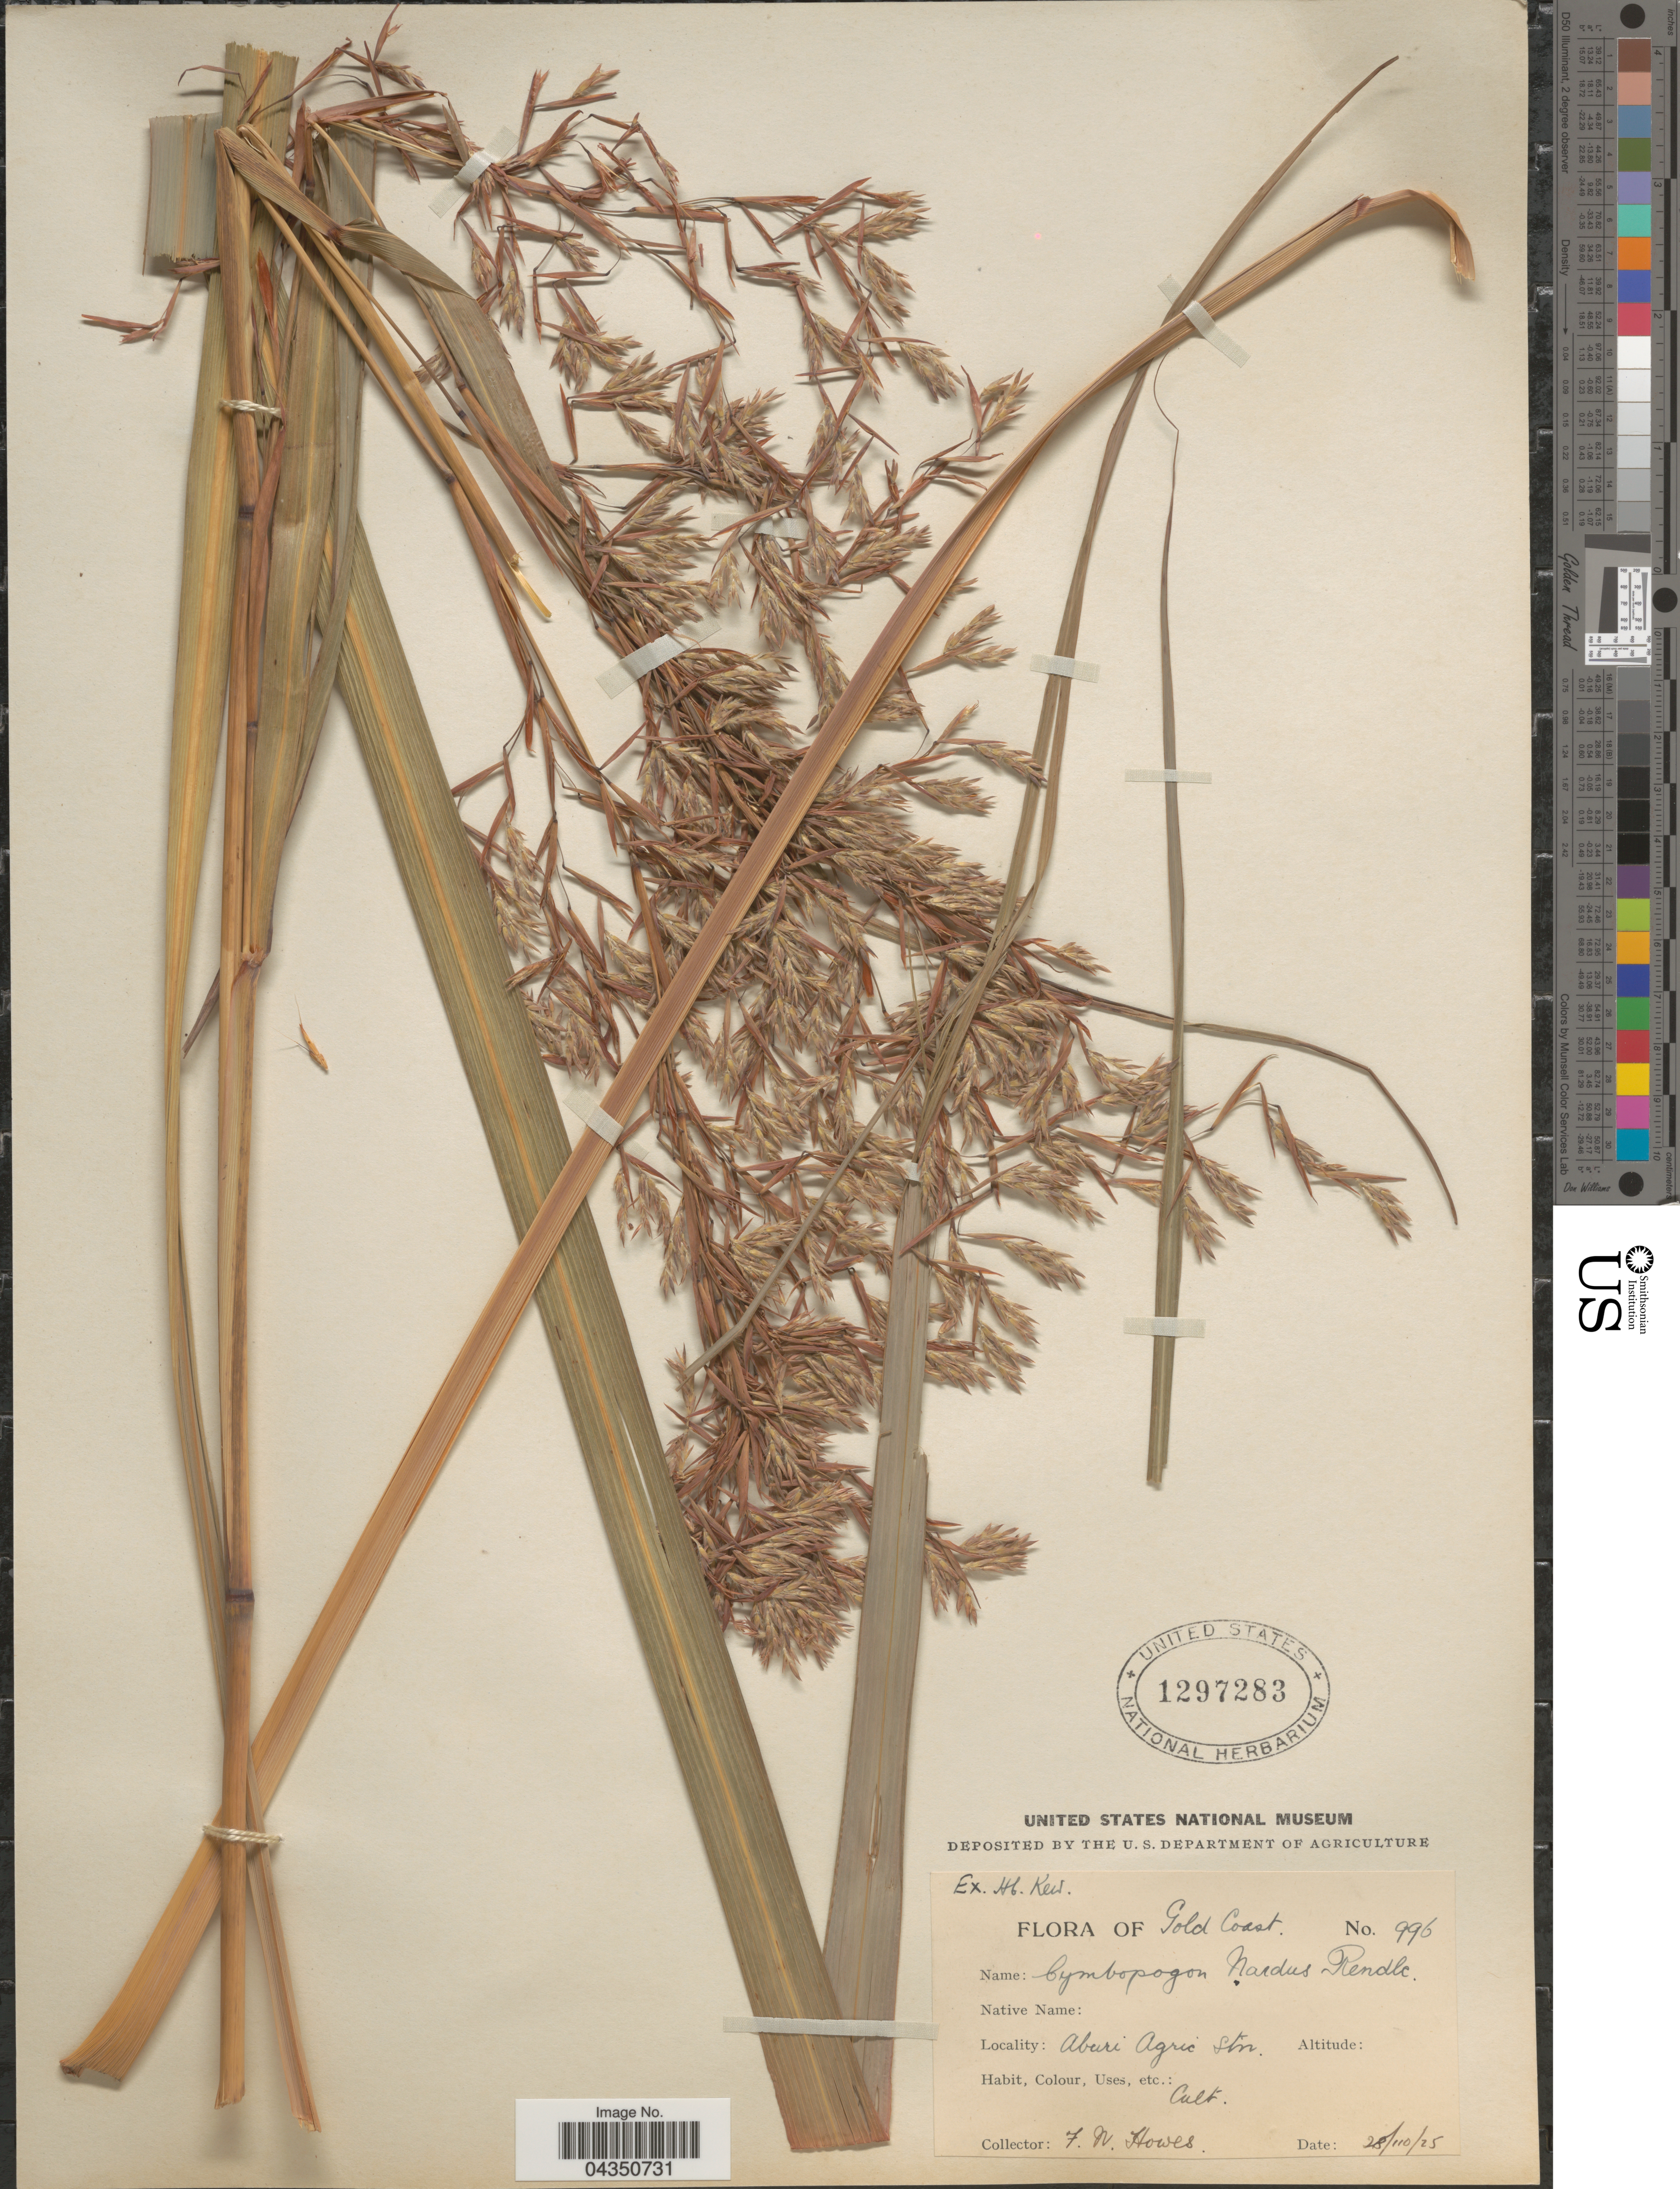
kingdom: Plantae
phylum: Tracheophyta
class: Liliopsida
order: Poales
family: Poaceae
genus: Cymbopogon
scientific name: Cymbopogon sp.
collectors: F. Howes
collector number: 996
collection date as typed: Transcribed d/m/y: 28/10/25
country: Ghana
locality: Gold Coast. Aburi Agric Stn.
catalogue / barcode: US 1297283